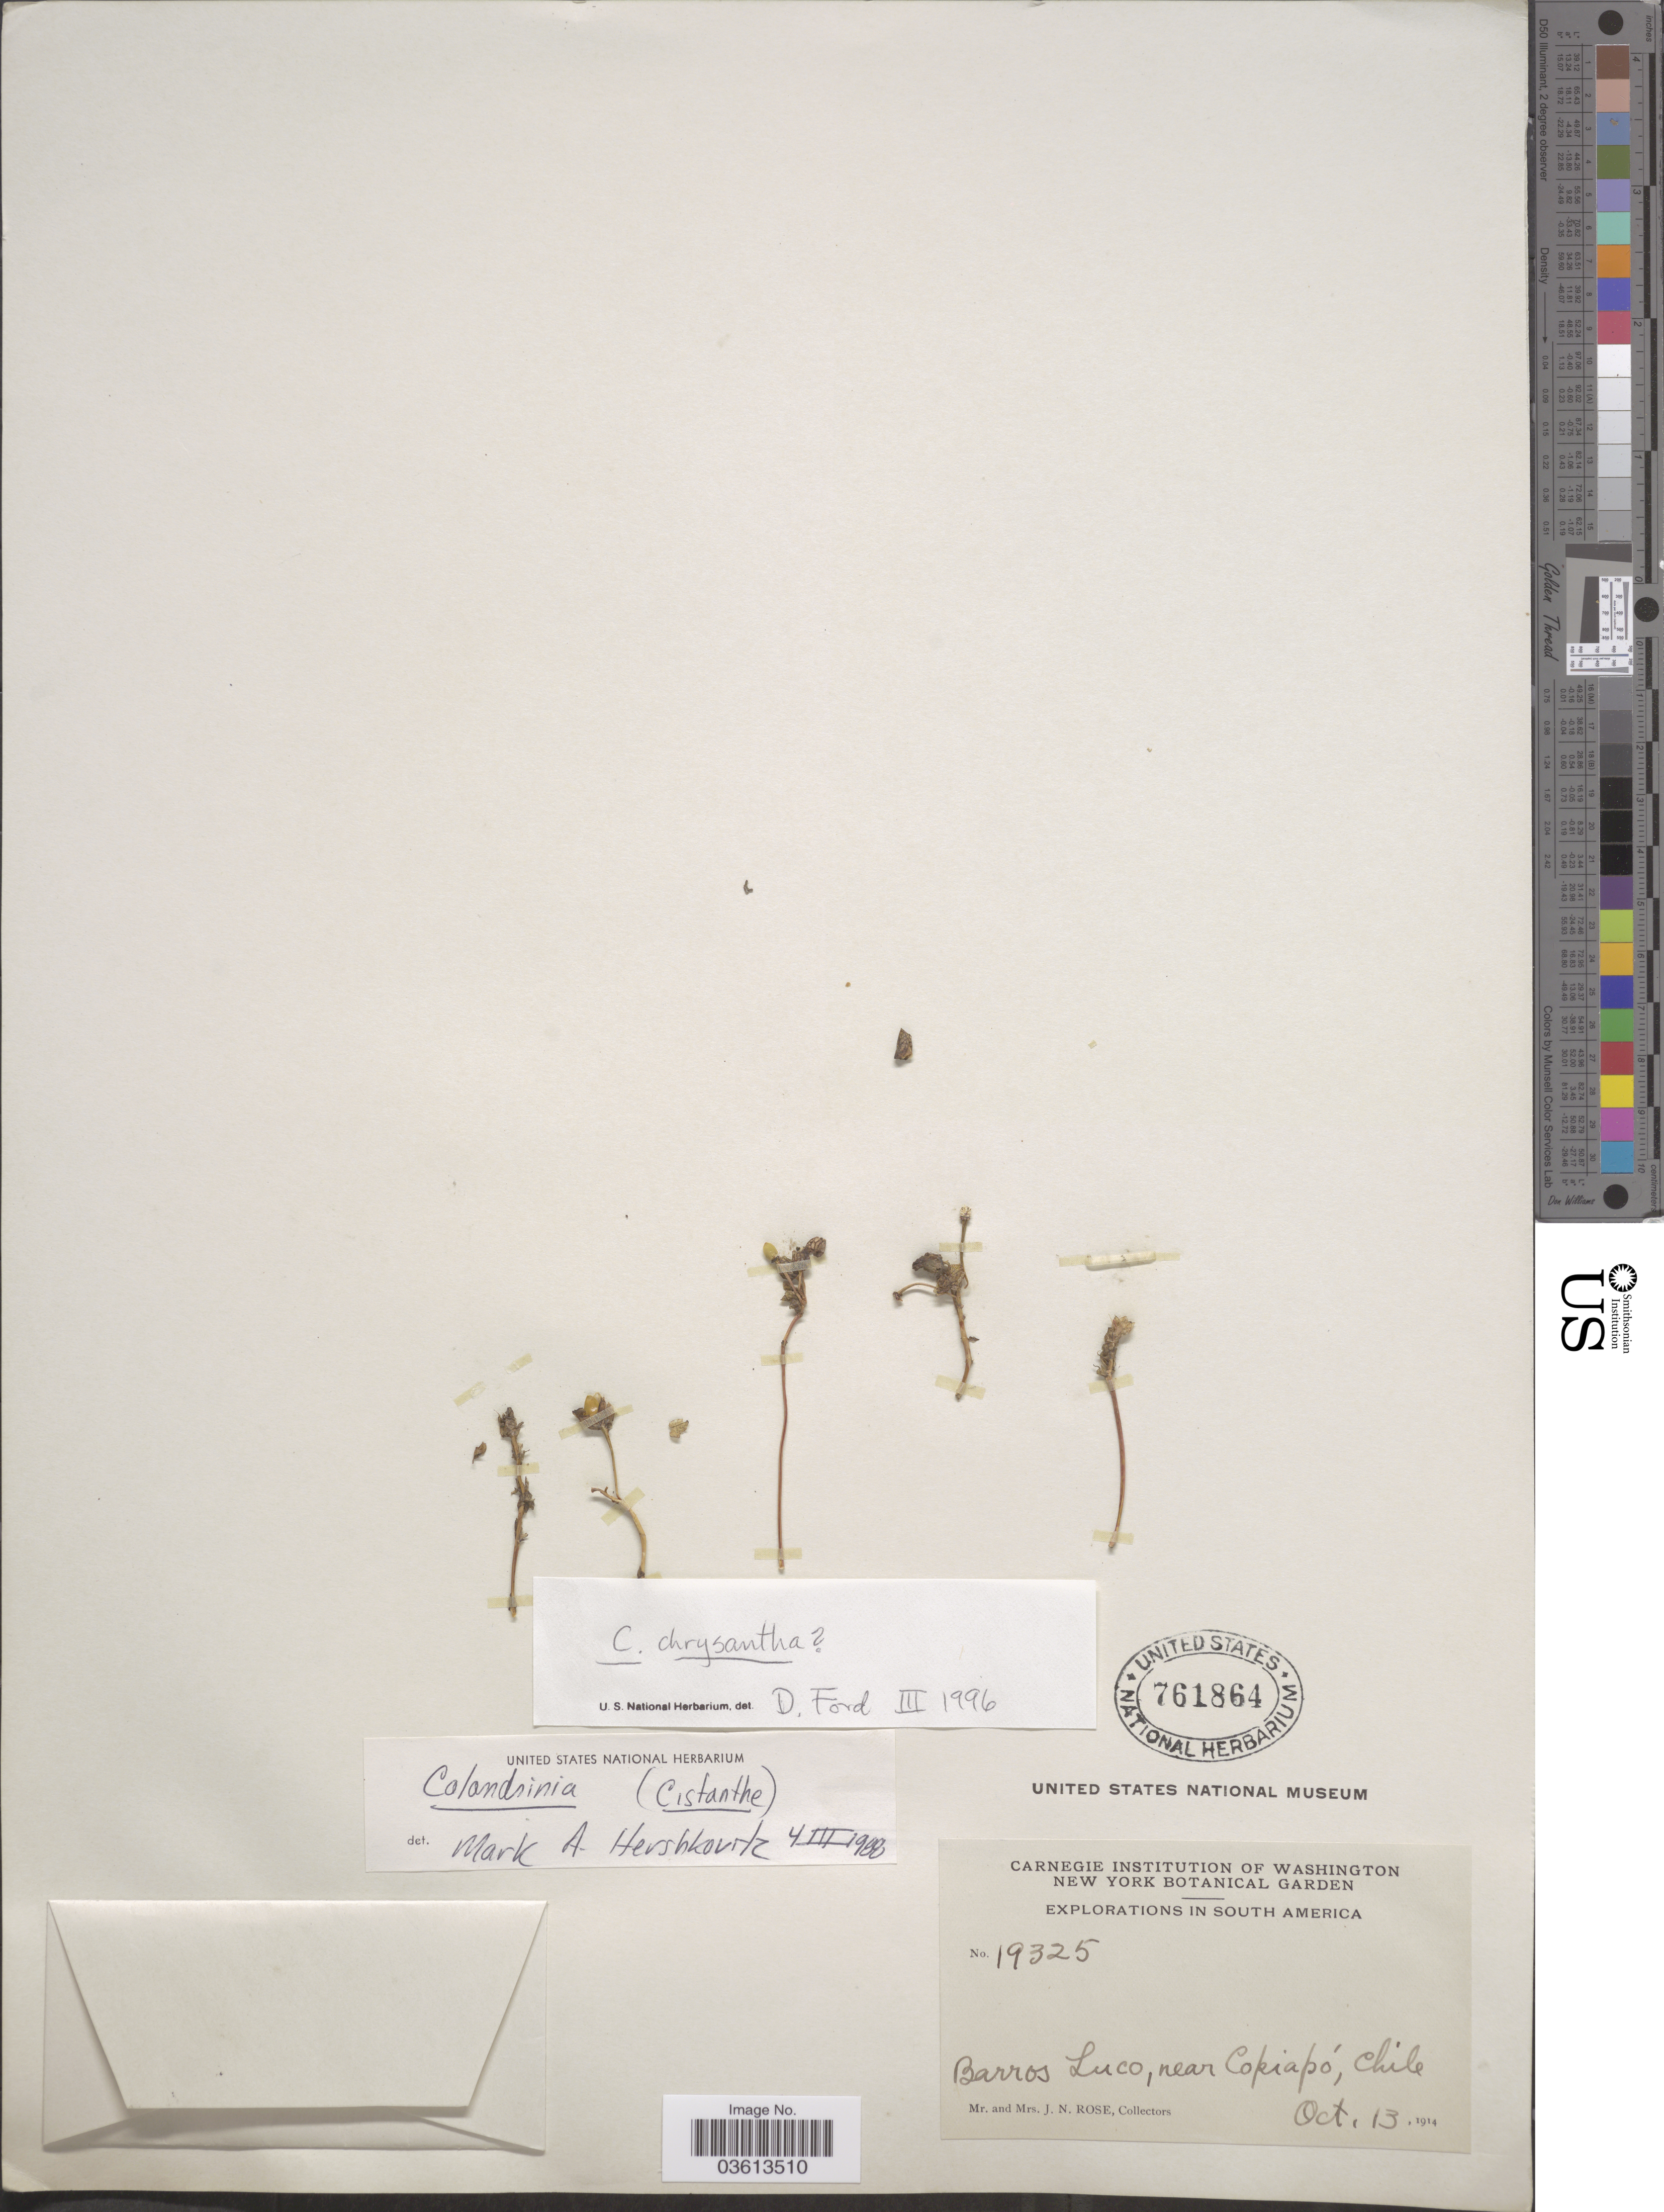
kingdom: Plantae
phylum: Tracheophyta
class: Magnoliopsida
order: Caryophyllales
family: Montiaceae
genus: Cistanthe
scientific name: Cistanthe sp.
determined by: Hershkovitz, M. A.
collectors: J. N. Rose & L. B. Rose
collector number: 19325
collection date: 1914-10-13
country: Chile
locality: Barros Luco, near Copiapó.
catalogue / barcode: US 761864